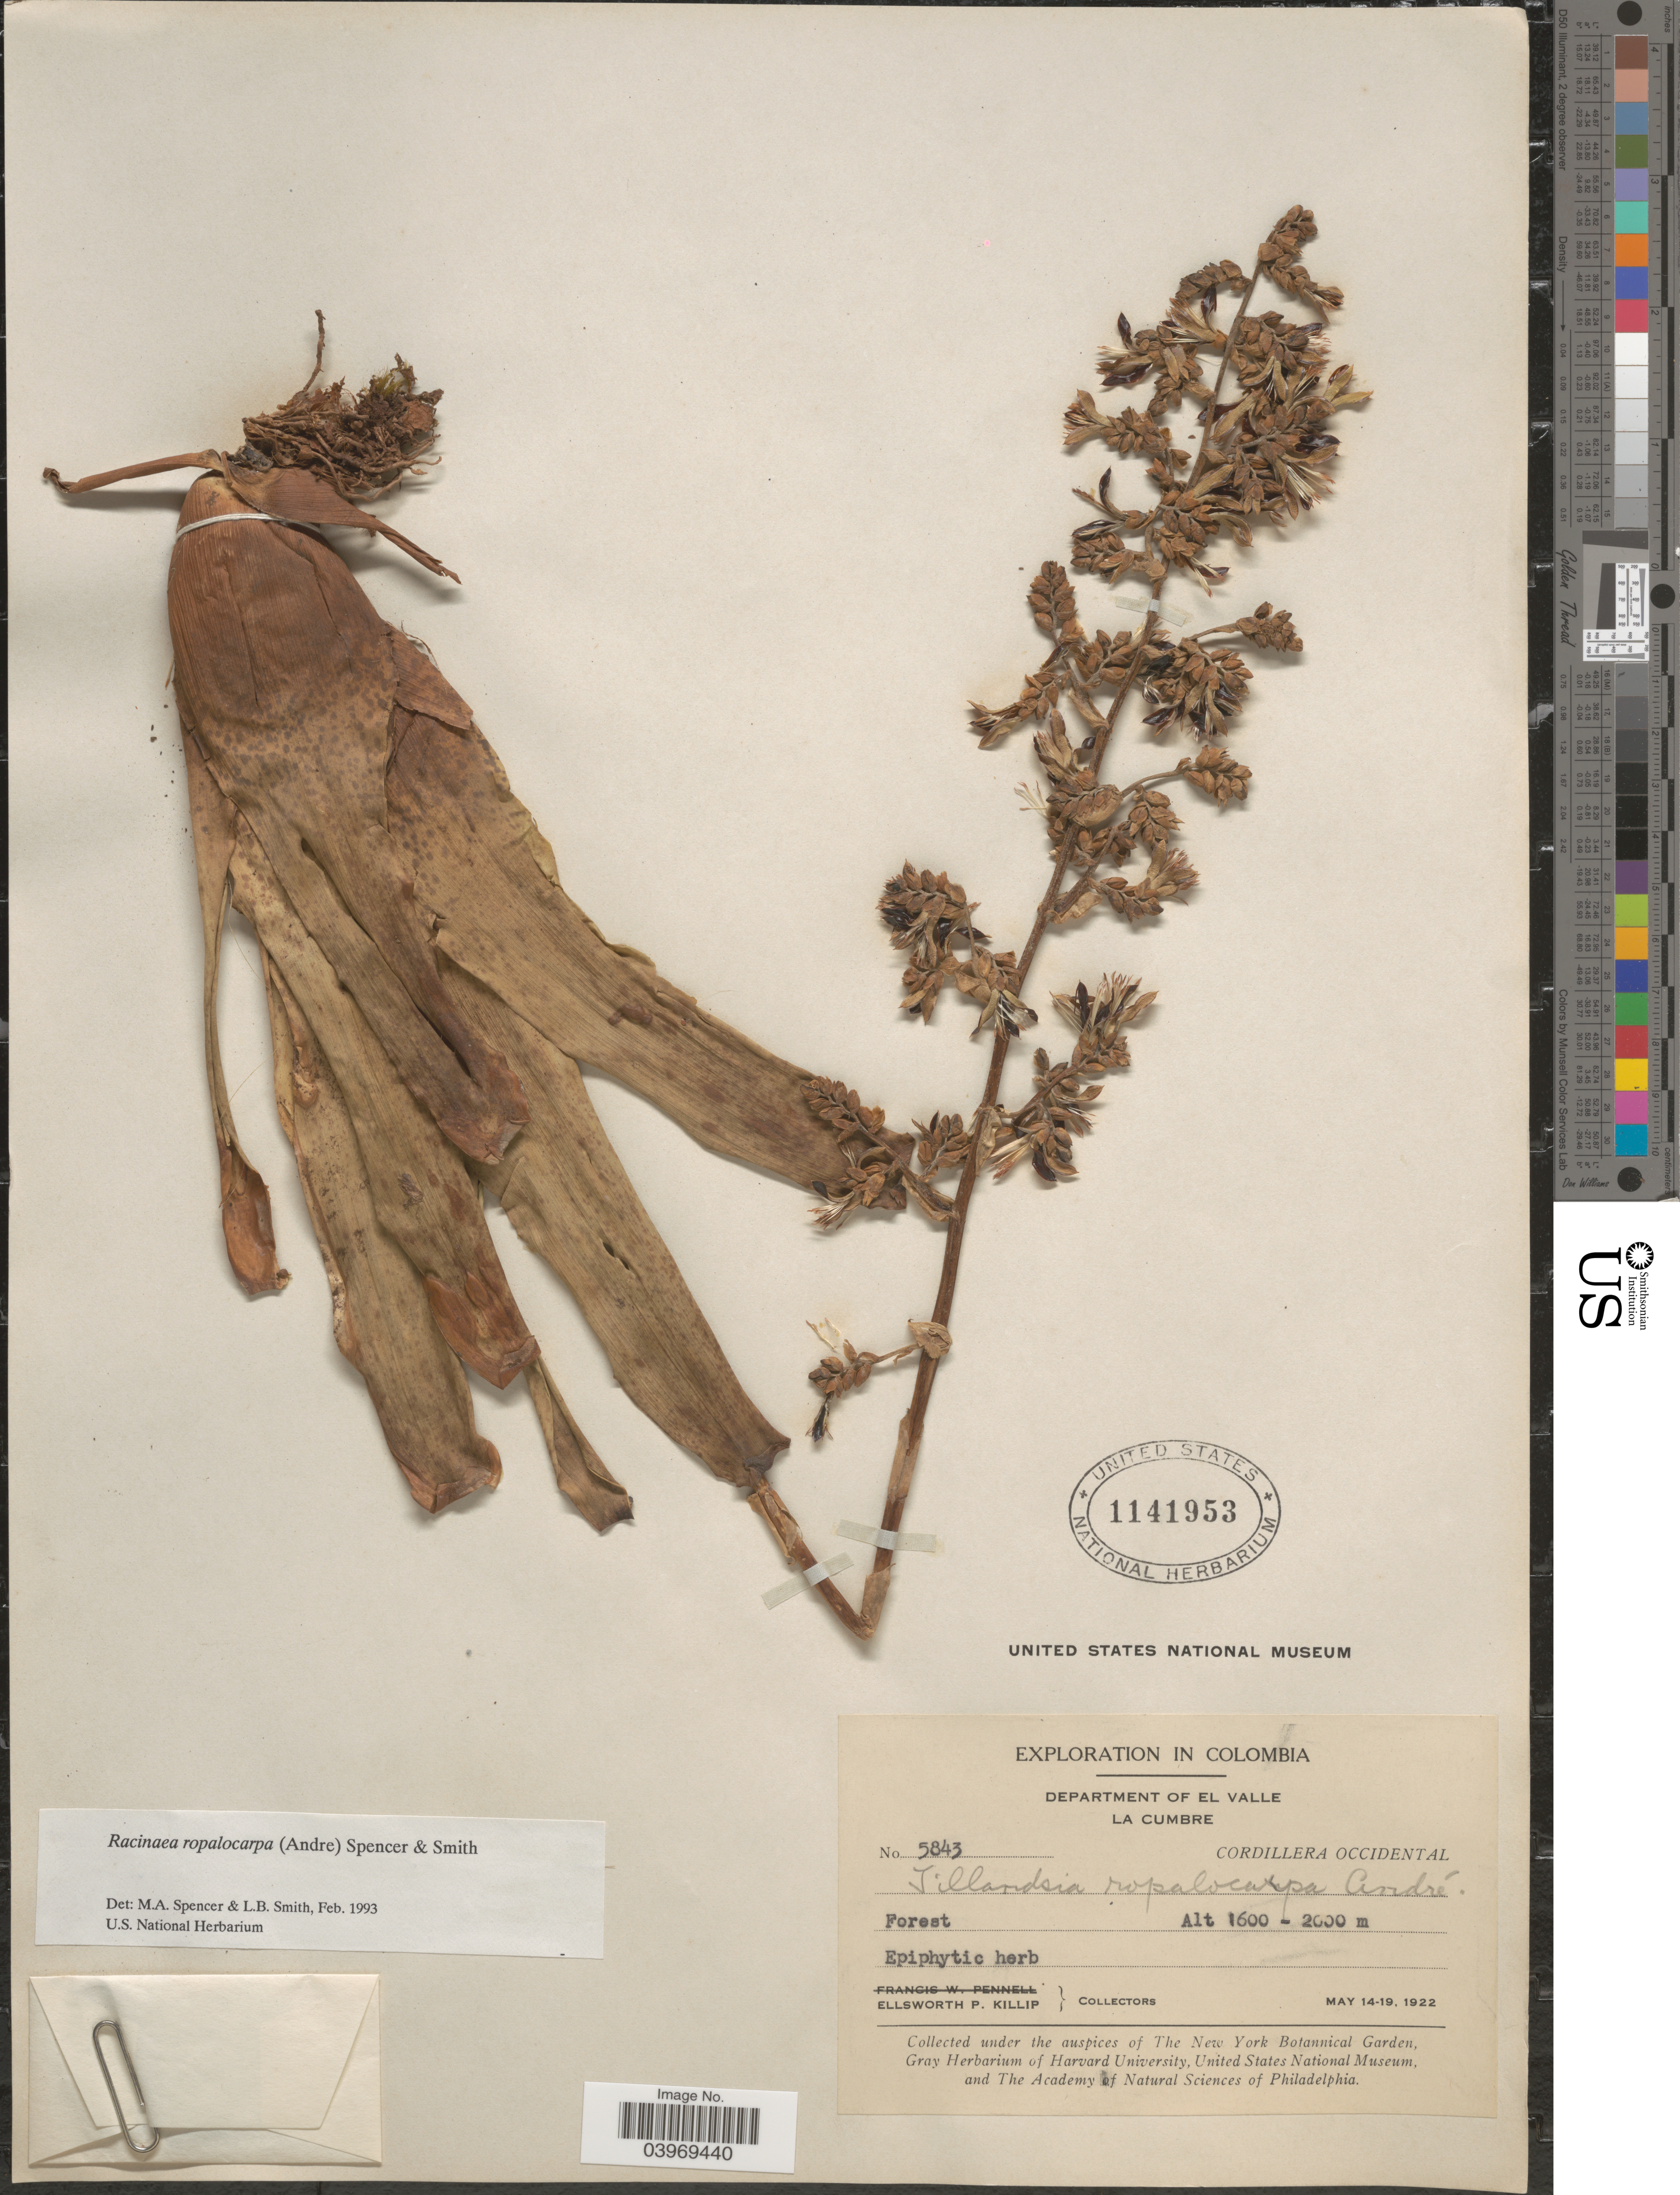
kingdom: Plantae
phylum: Tracheophyta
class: Liliopsida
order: Poales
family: Bromeliaceae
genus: Racinaea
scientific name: Racinaea ropalocarpa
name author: (André) M.A. Spencer & L.B. Sm.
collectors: E. P. Killip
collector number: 5843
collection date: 1922-05-14/1922-05-19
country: Colombia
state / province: Valle del Cauca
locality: Department of El Valle. La Cumbre. Cordillera Occidental.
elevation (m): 1600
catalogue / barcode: US 1141953